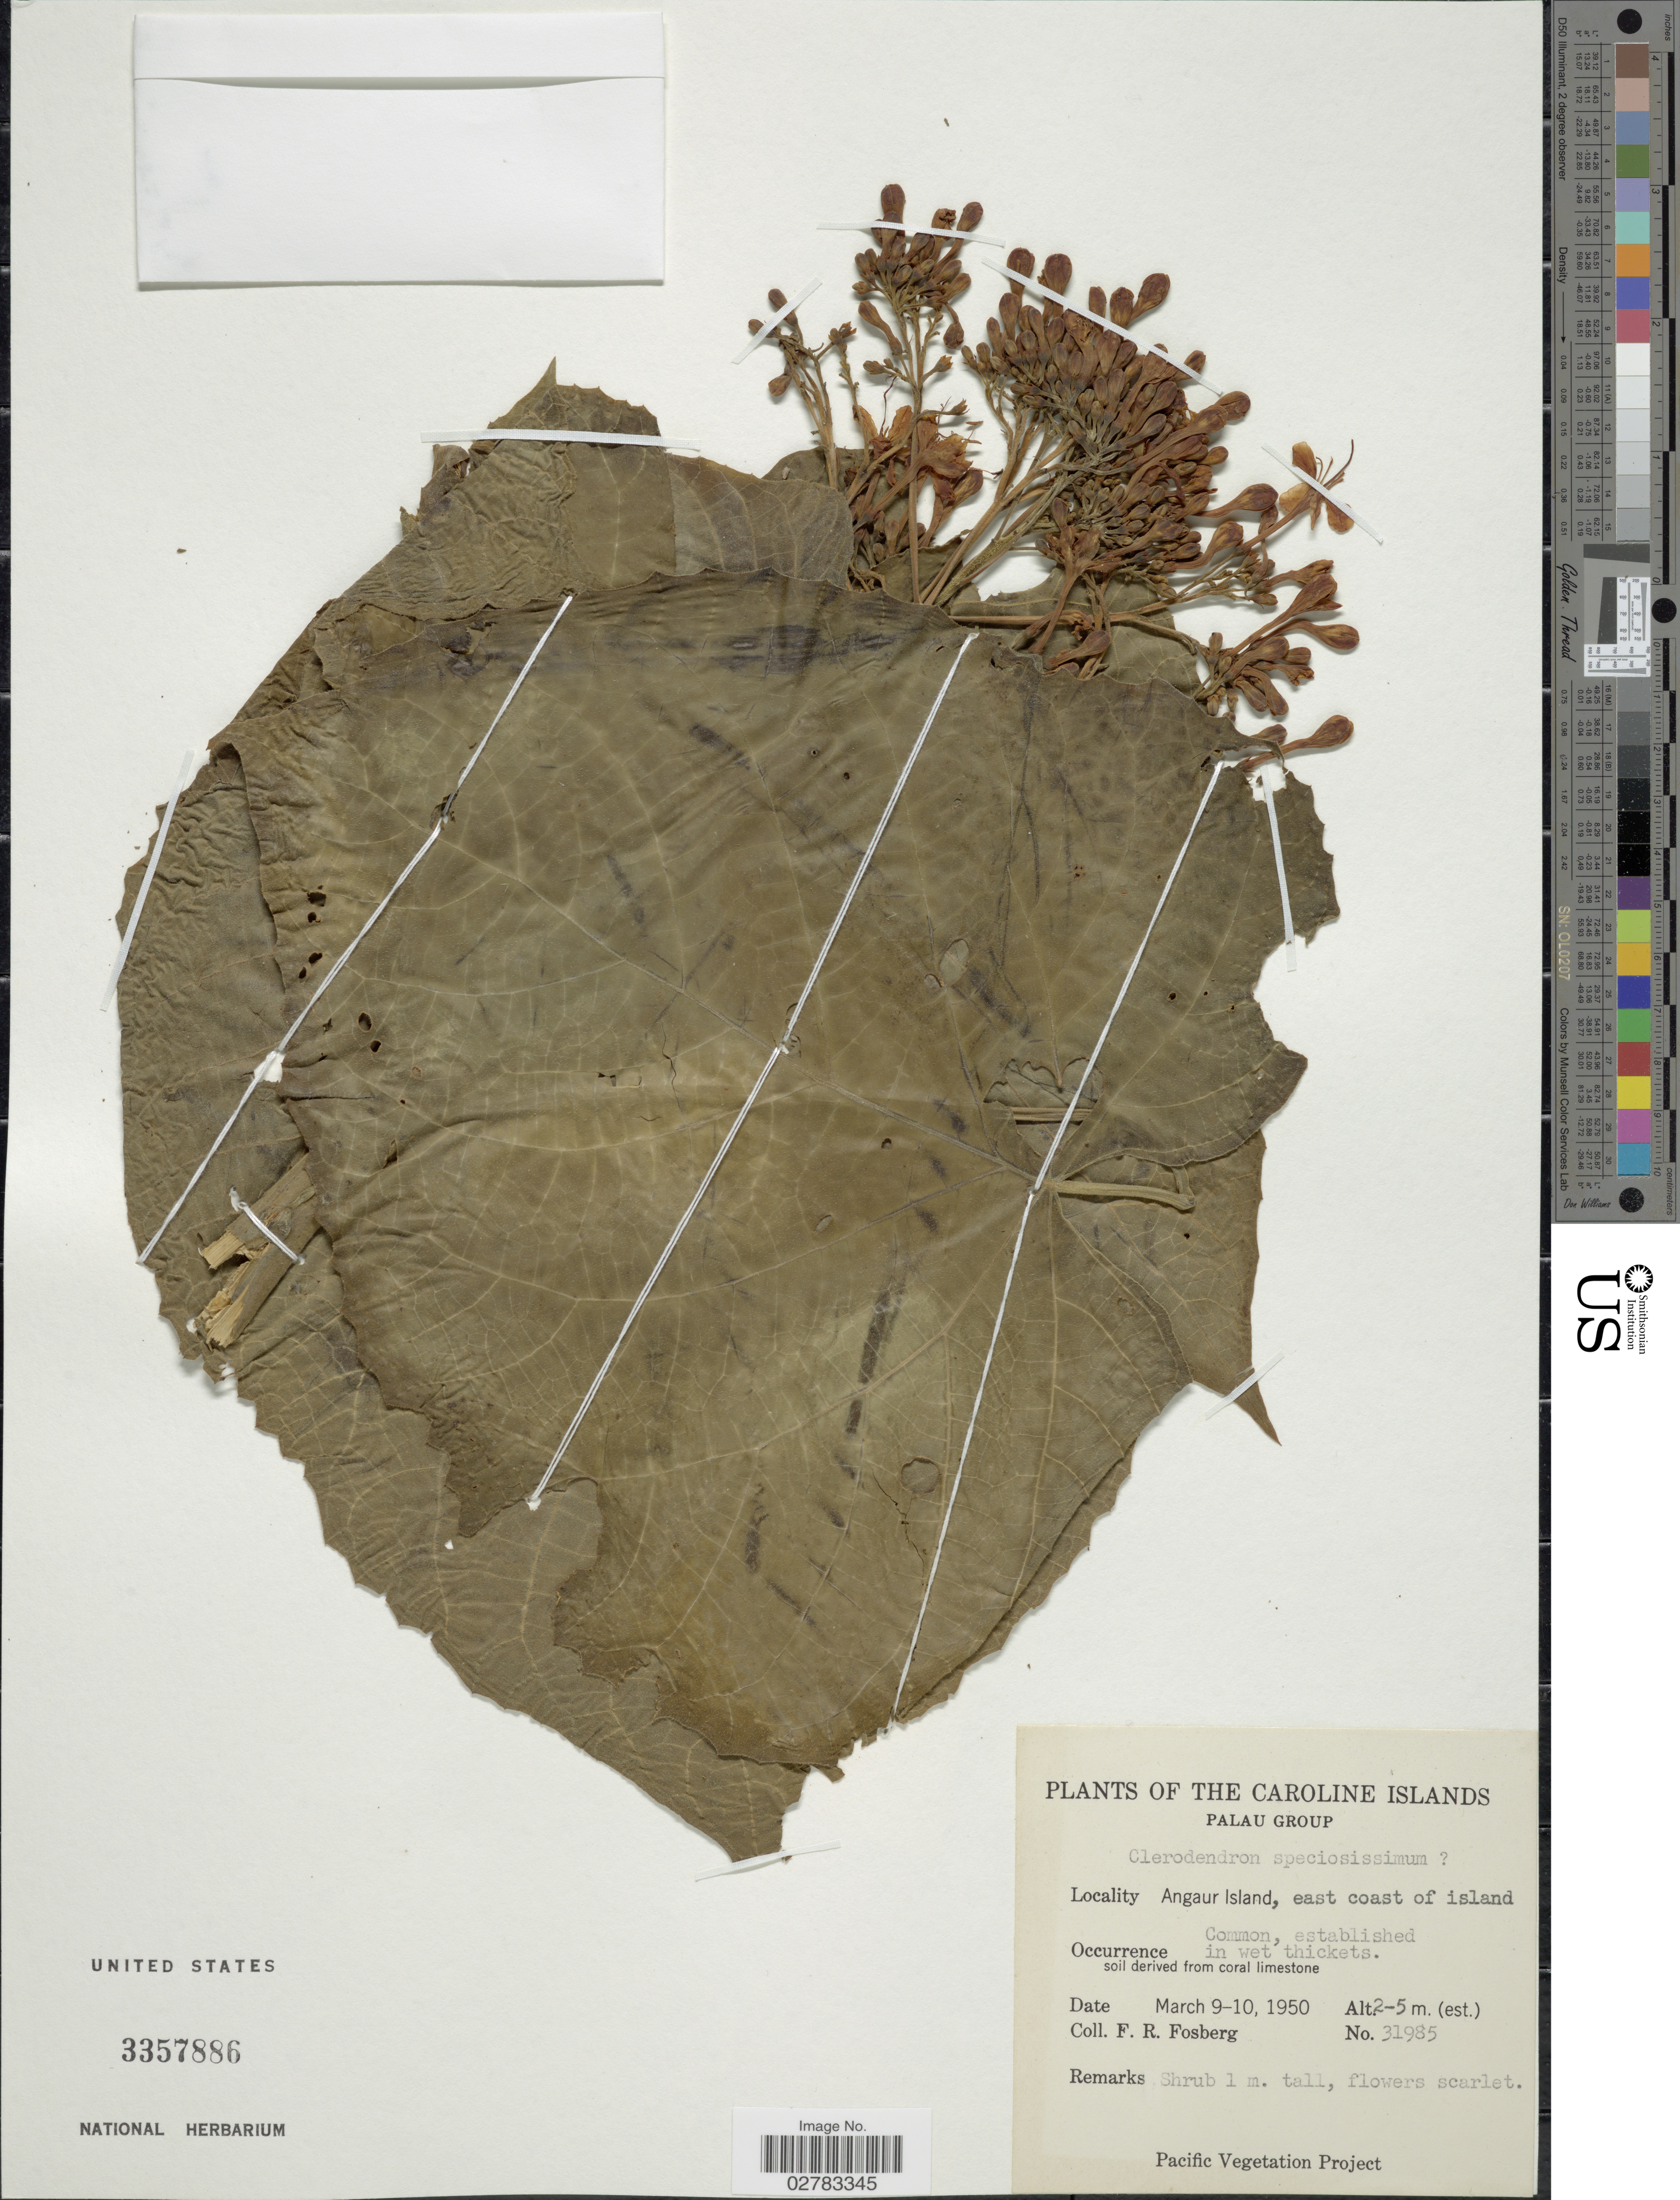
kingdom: Plantae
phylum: Tracheophyta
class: Magnoliopsida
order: Lamiales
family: Lamiaceae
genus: Clerodendrum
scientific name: Clerodendrum speciosissimum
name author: Drapiez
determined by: Wagner, W. L., (BOT), Smithsonian Institution - National Museum of Natural History (UNITED STATES)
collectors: F. R. Fosberg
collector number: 31985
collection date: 1950-03-09/1950-03-10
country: Palau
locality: The Caroline Islands, Palau Group, Angaur Island, east coast of island.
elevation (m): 2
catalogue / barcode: US 3357886